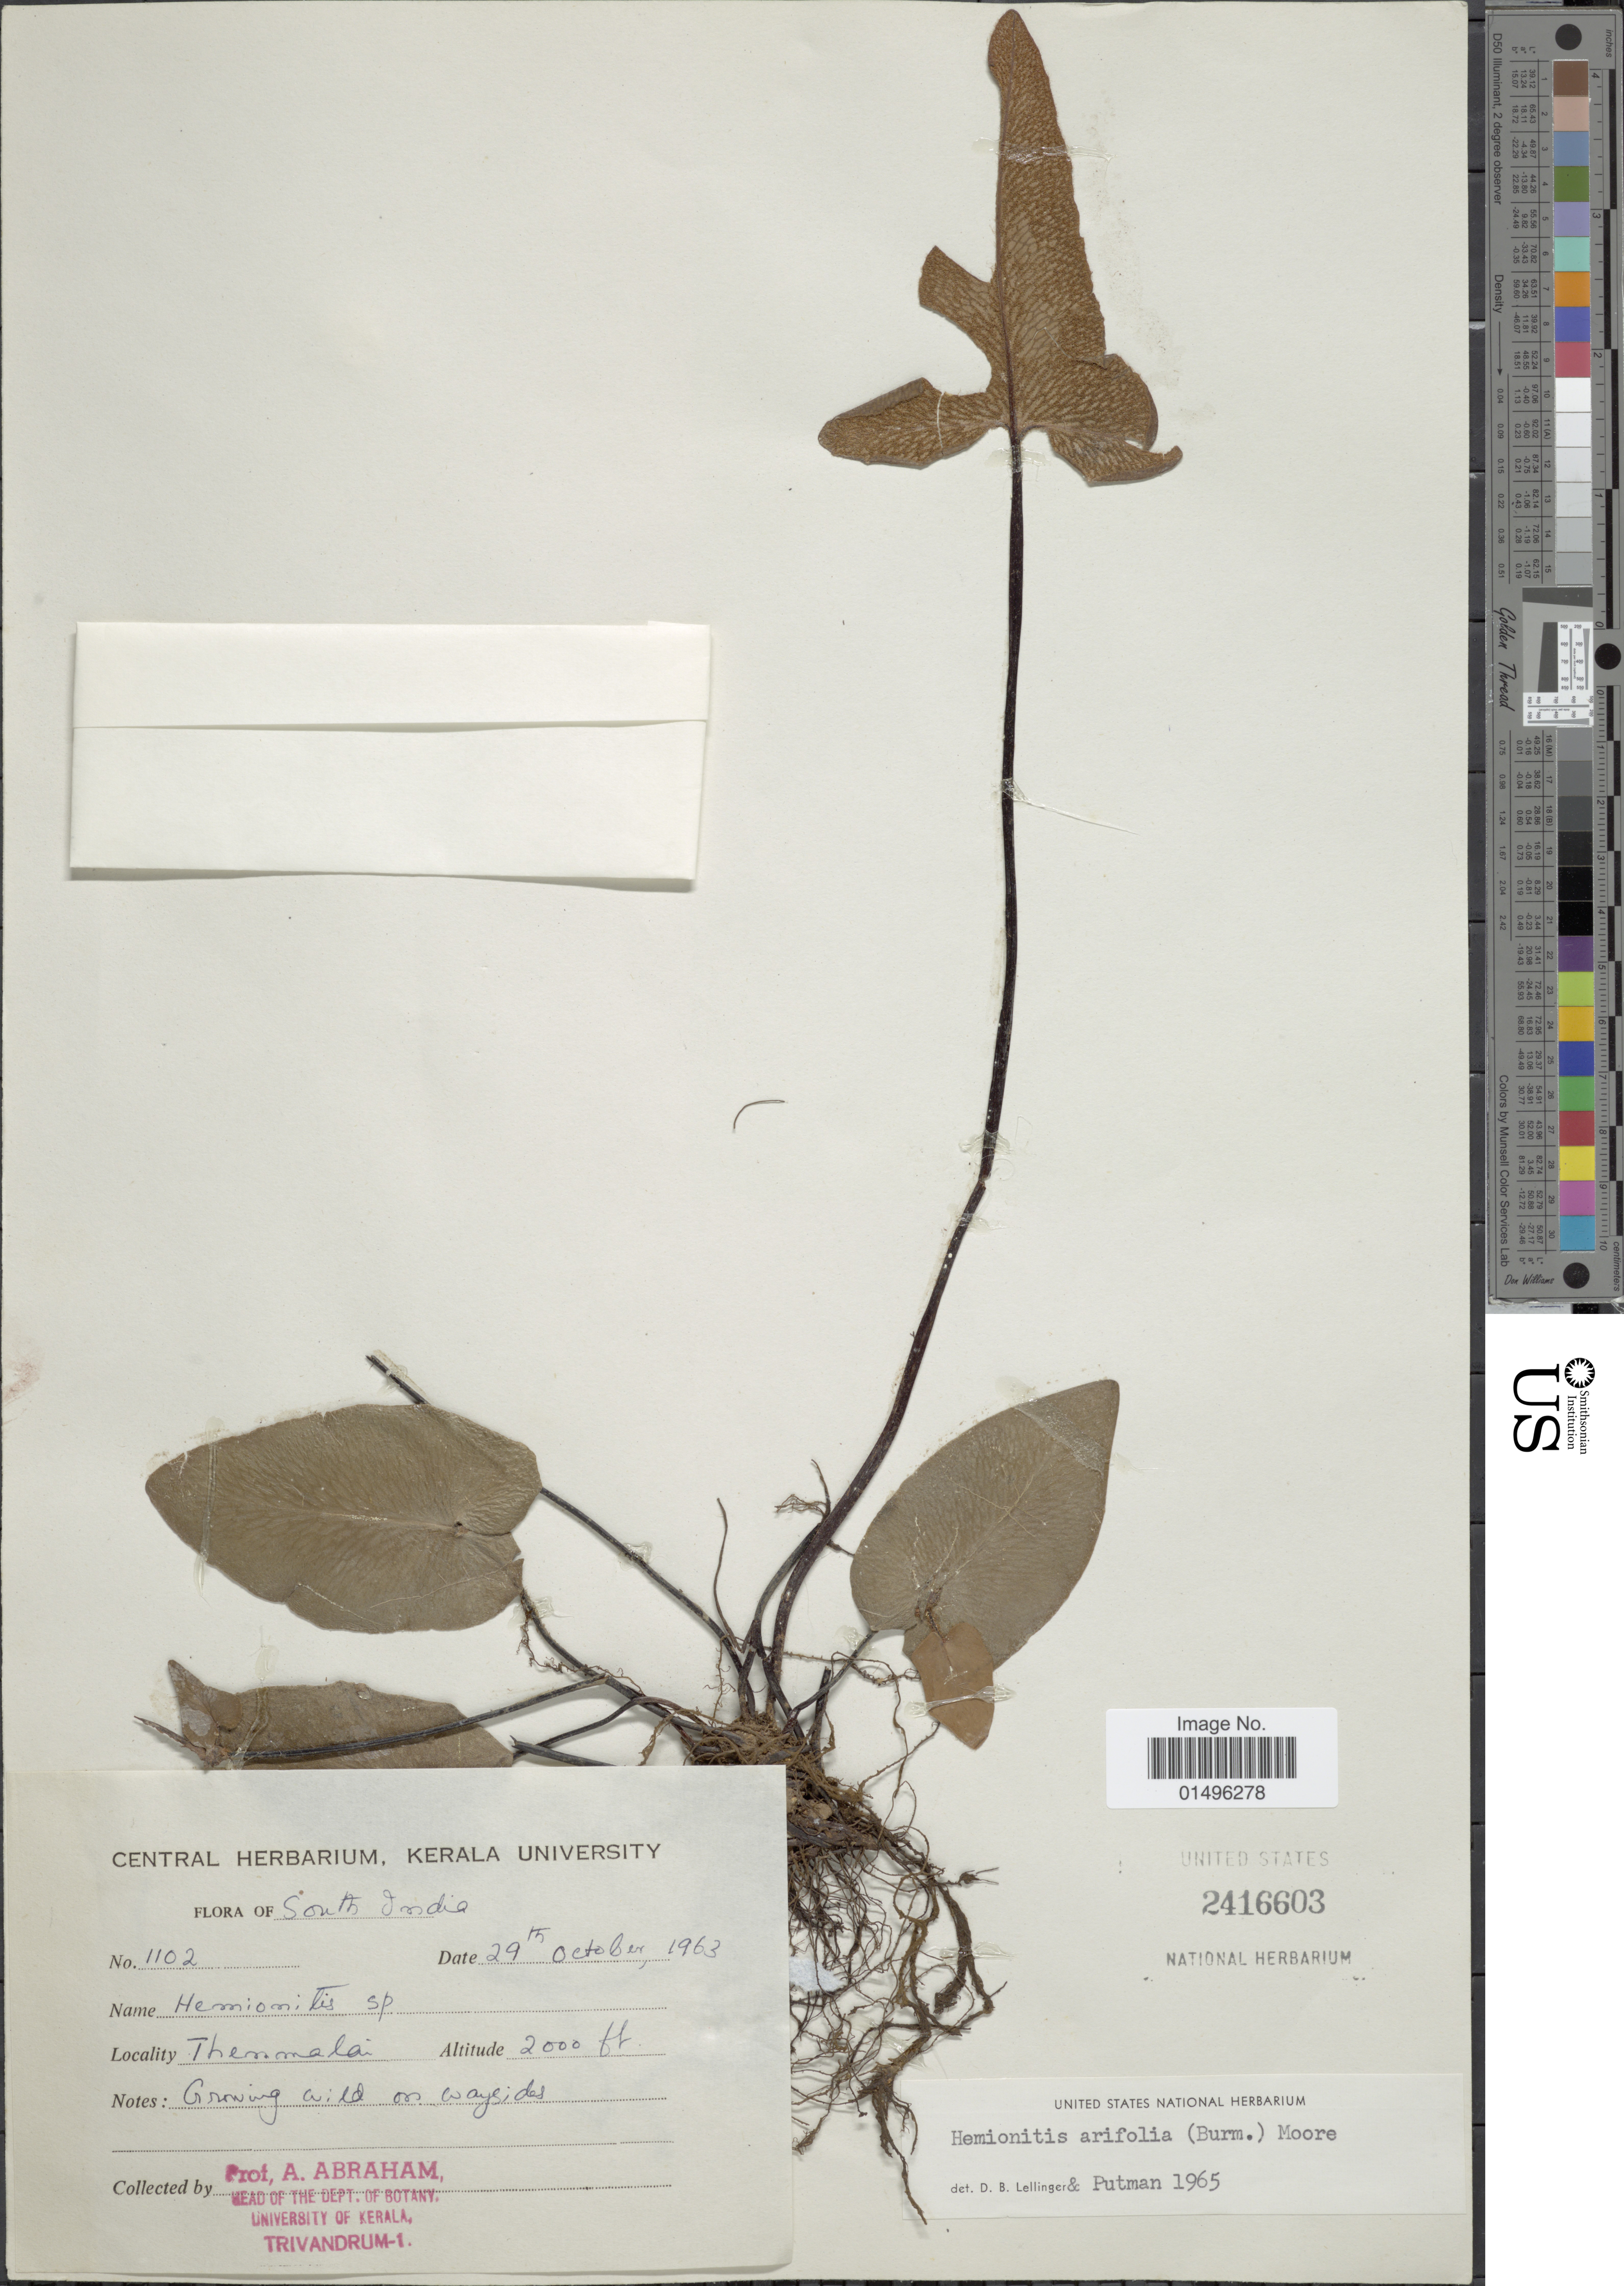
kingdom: Plantae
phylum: Tracheophyta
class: Polypodiopsida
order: Polypodiales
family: Pteridaceae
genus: Parahemionitis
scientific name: Parahemionitis cordata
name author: (Roxb. ex Hook. & Grev.) Fraser-Jenk.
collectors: A. Abraham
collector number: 1102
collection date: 1963-10-29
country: India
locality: South India, Themmala.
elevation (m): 610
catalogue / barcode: US 2416603